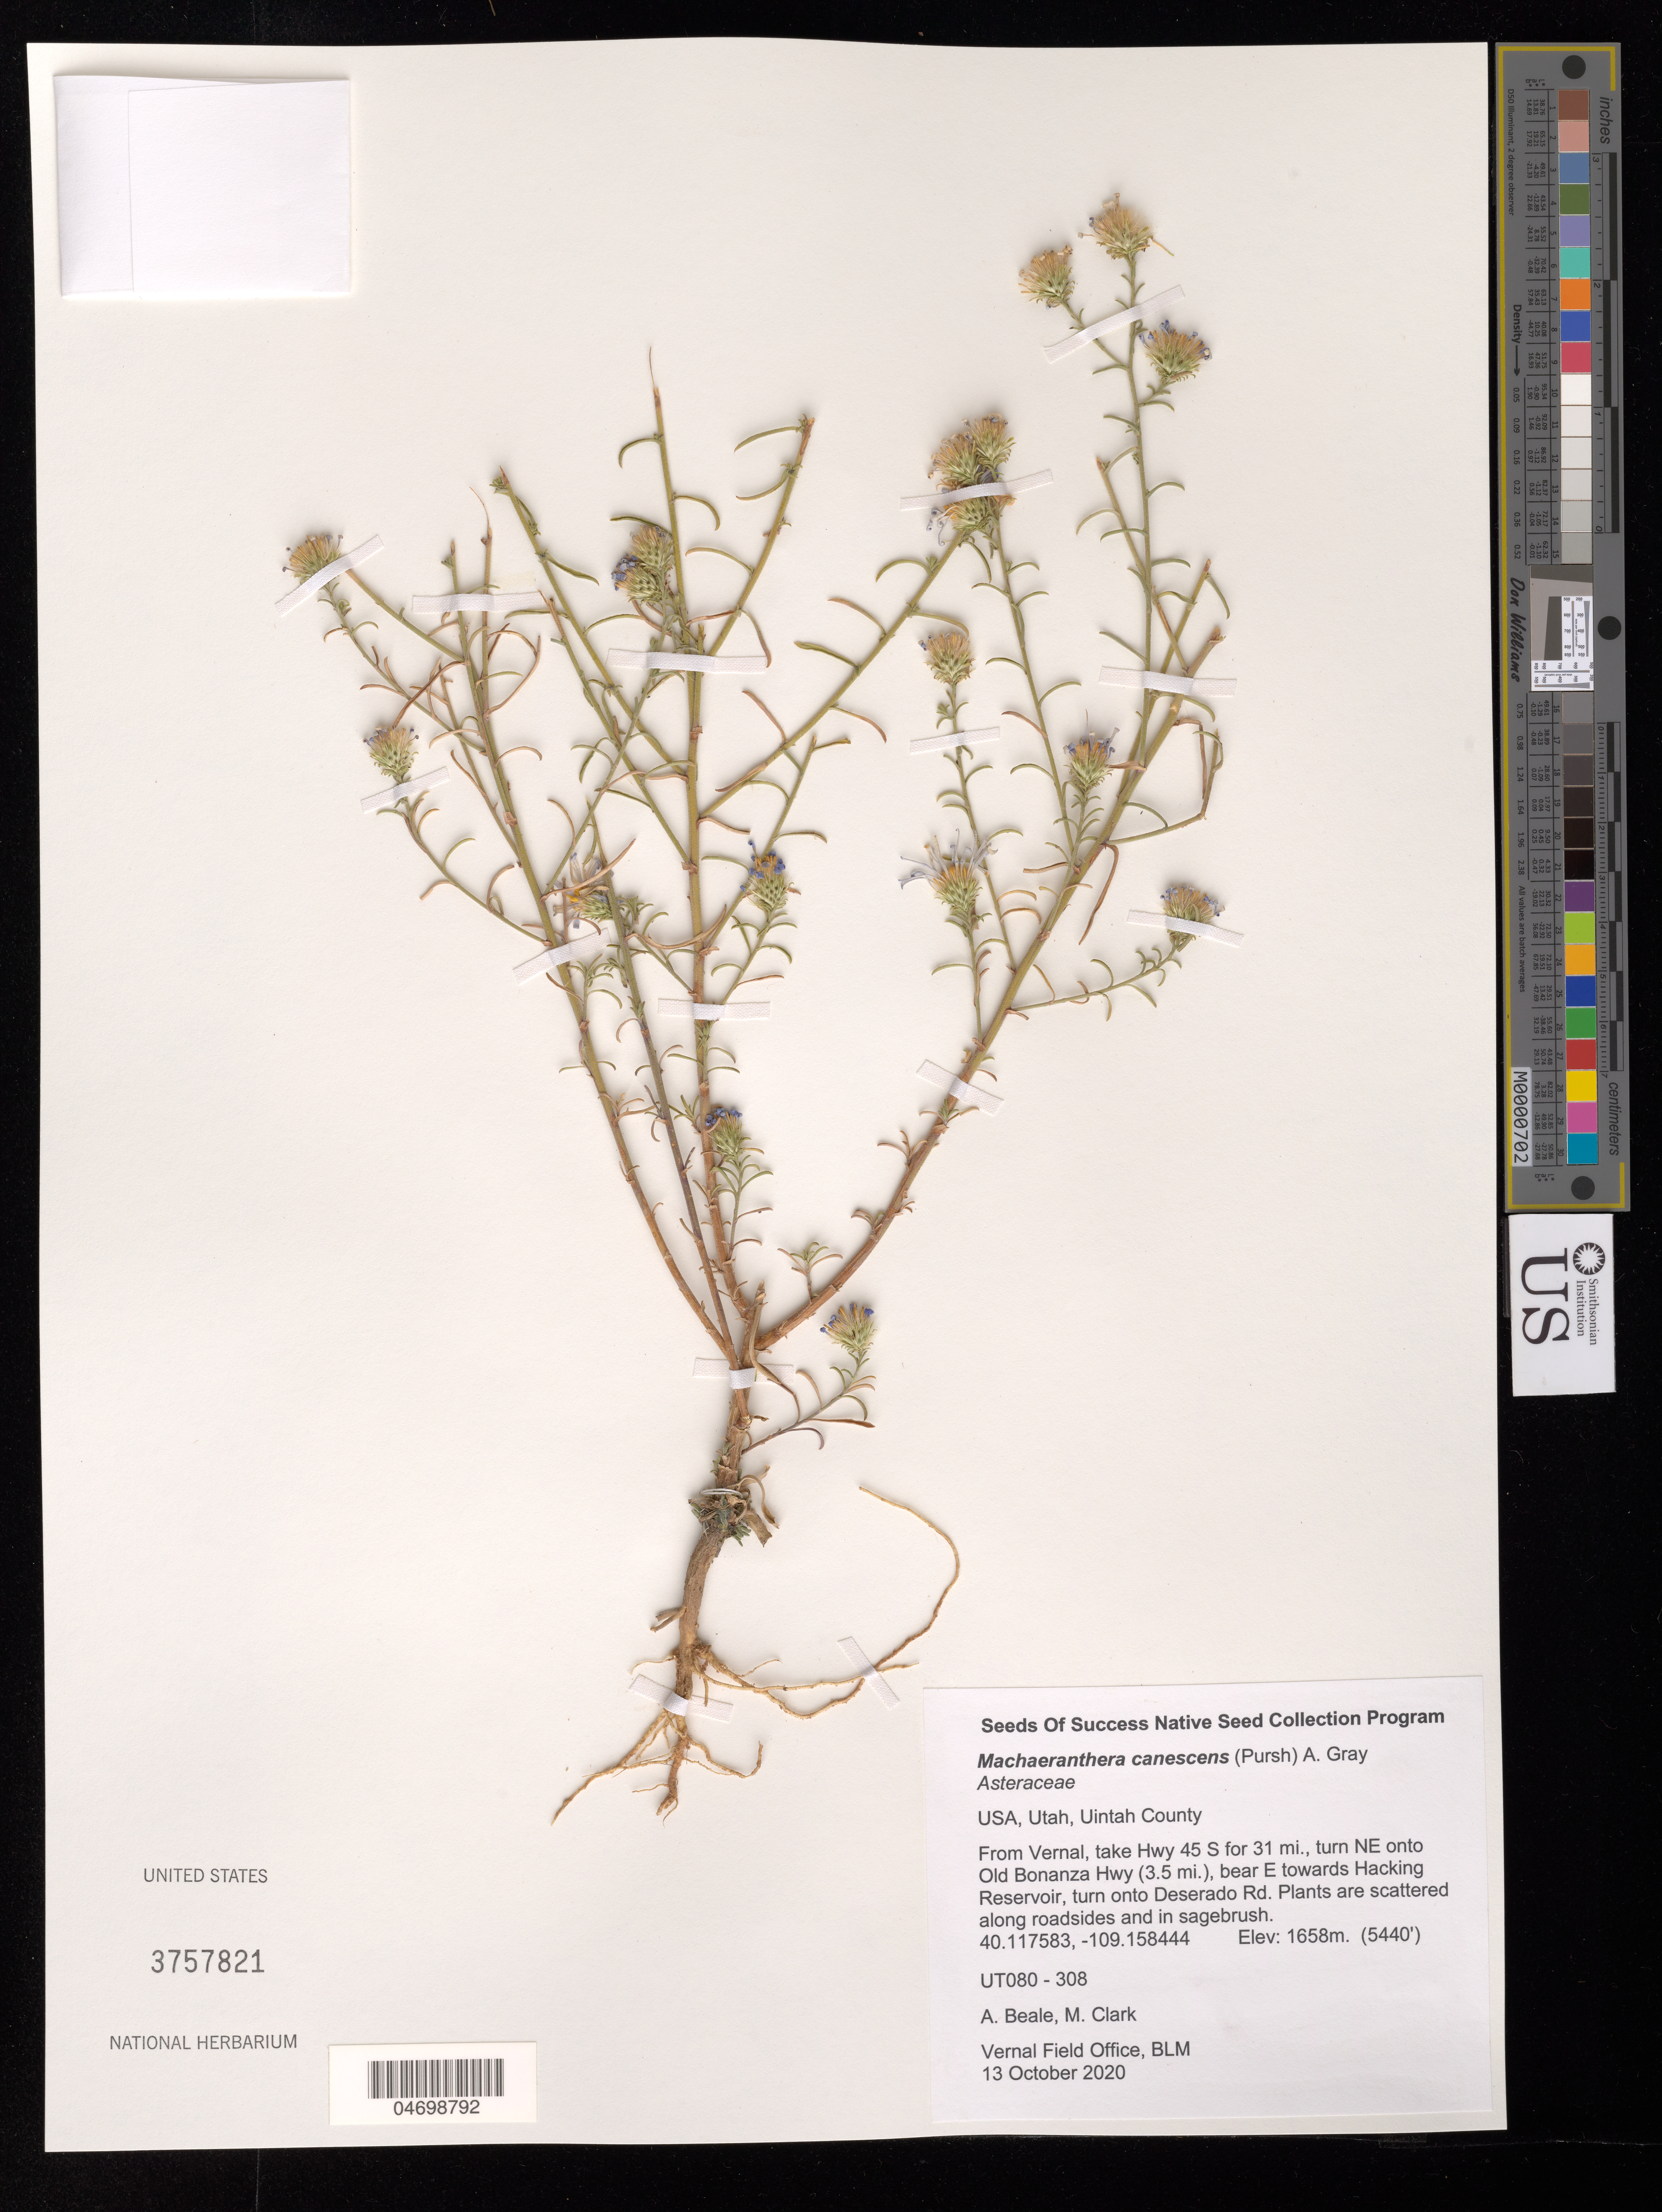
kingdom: Plantae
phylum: Tracheophyta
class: Magnoliopsida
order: Asterales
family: Asteraceae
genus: Machaeranthera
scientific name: Machaeranthera canescens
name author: (Pursh) A. Gray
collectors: A. Beale & M. Clark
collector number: UT080-308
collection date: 2020-10-13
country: United States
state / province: Utah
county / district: Uintah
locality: Deserado Rd.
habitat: Along roadsides and in sagebrush.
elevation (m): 1658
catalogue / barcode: US 3757821